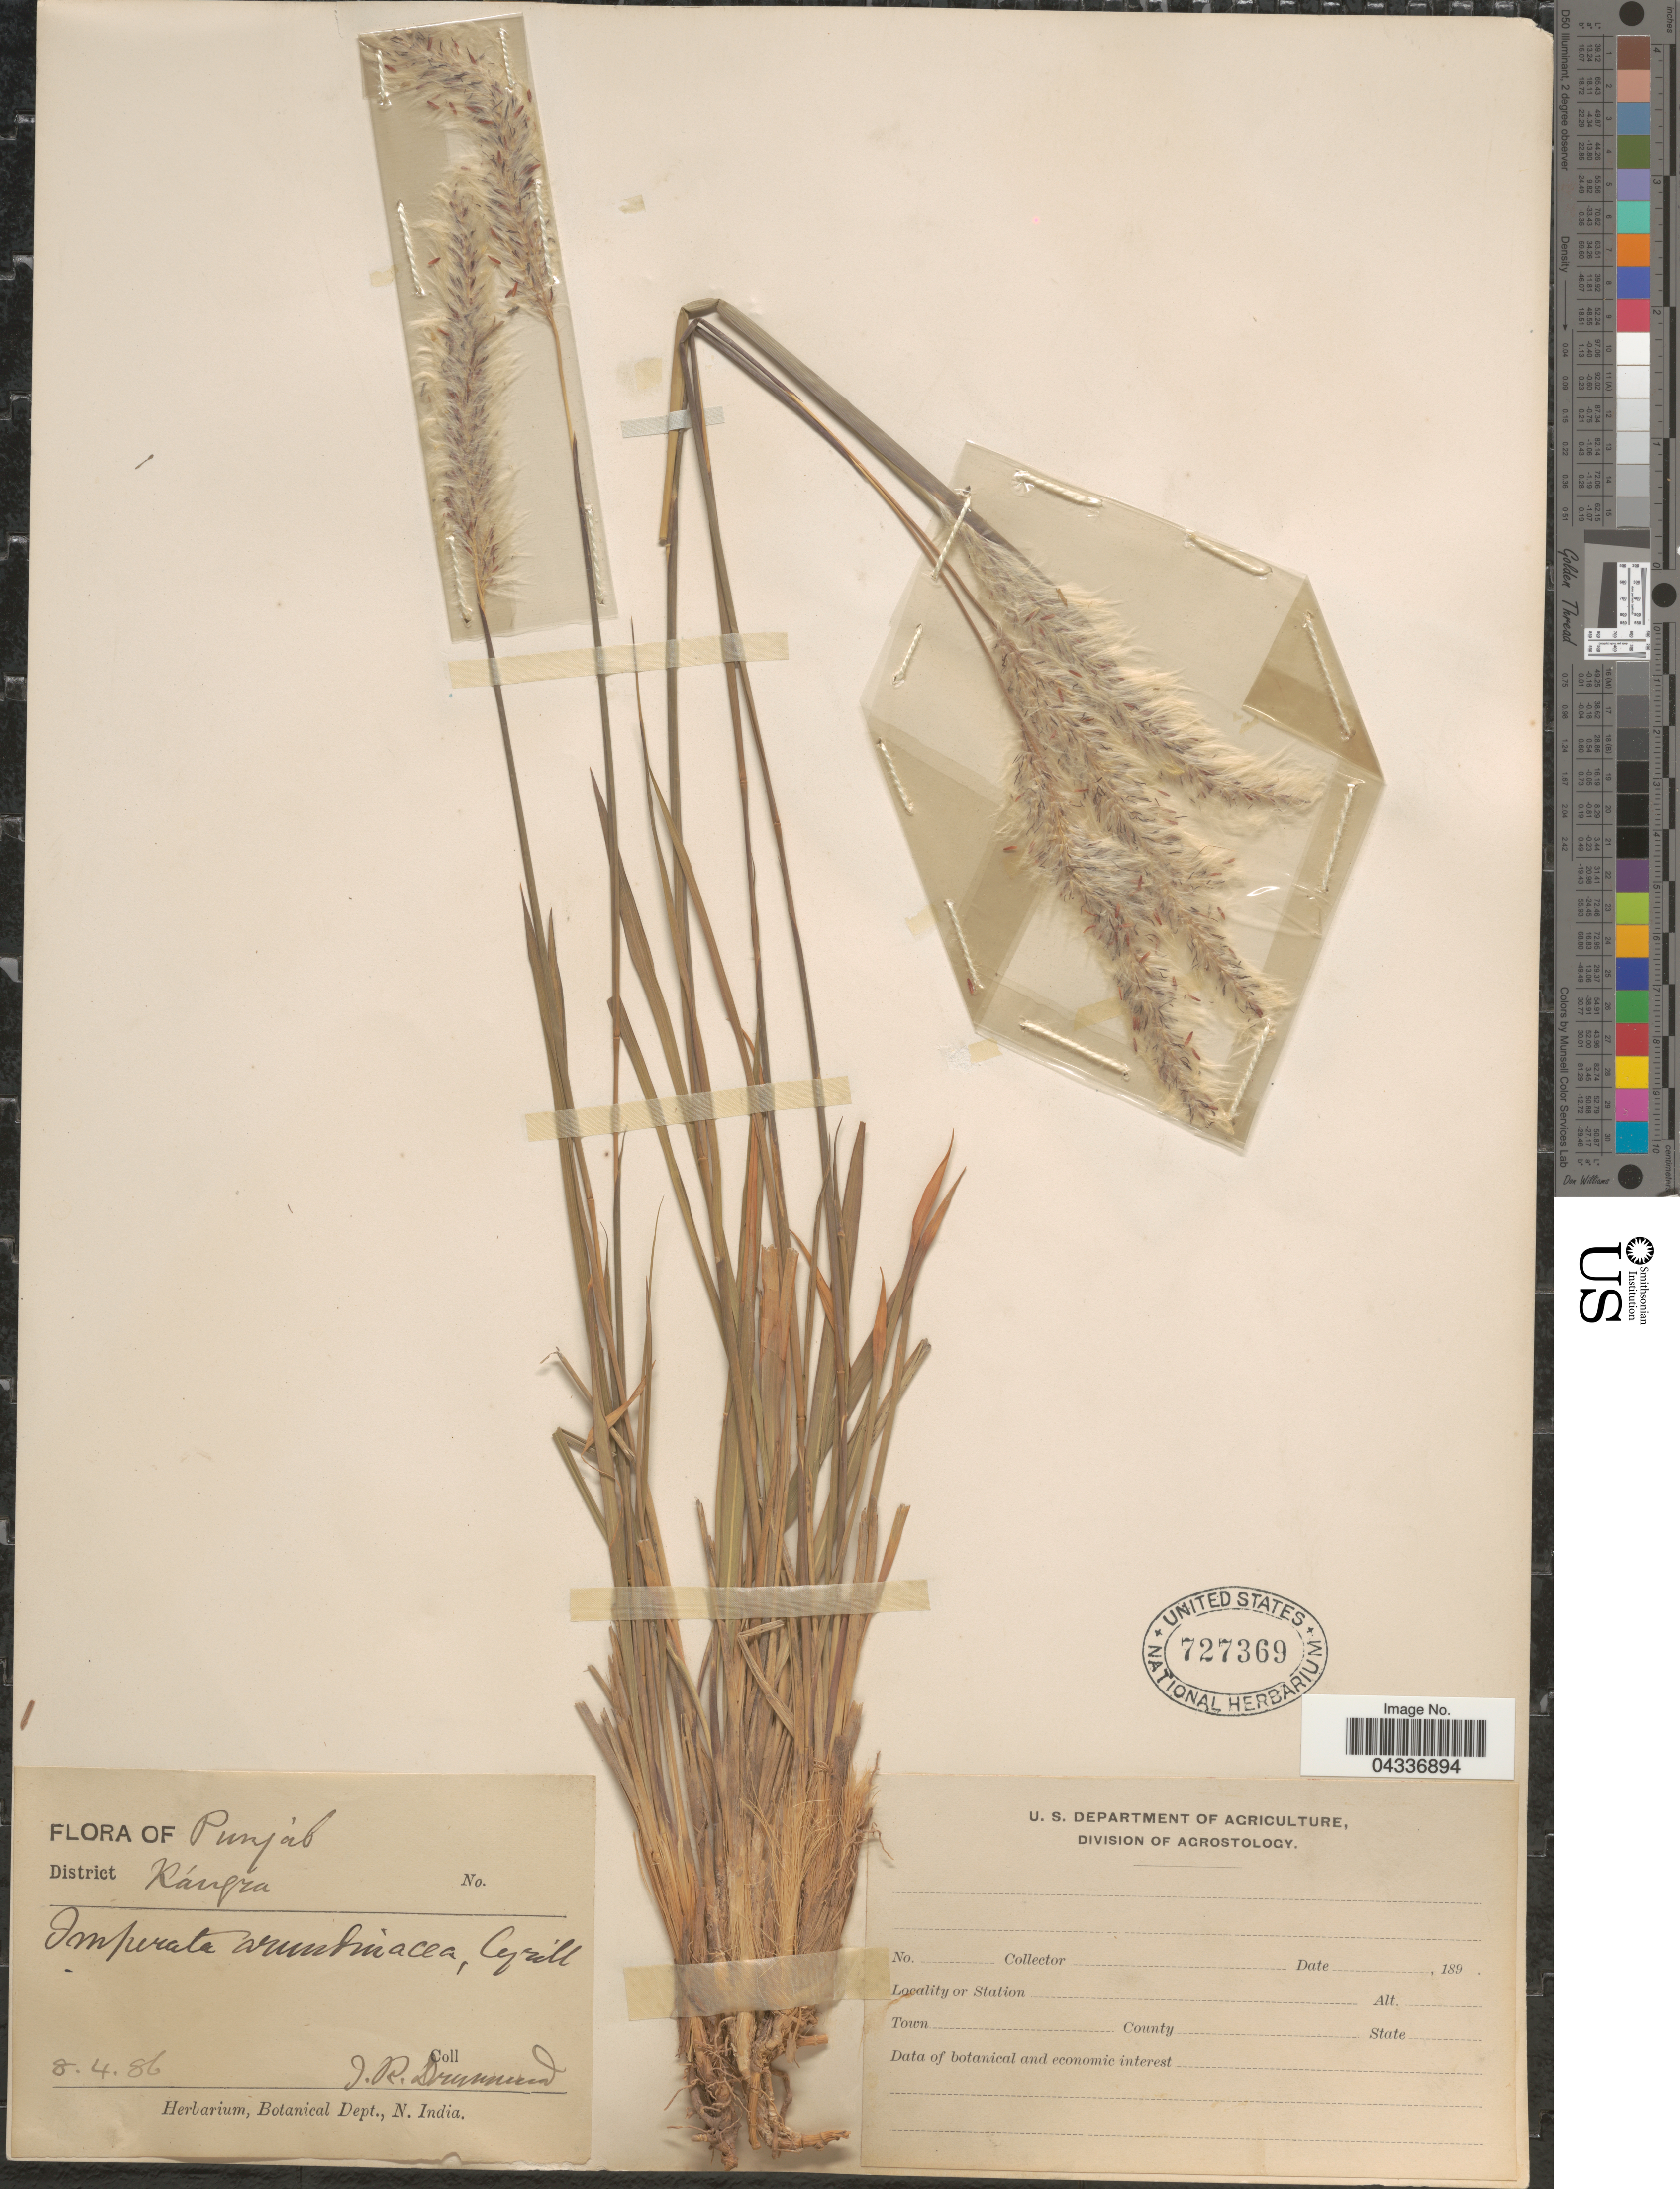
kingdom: Plantae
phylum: Tracheophyta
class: Liliopsida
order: Poales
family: Poaceae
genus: Imperata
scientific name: Imperata cylindrica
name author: (L.) P. Beauv.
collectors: J. R. Drummond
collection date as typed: Transcribed d/m/y: 8/4/86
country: India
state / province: Punjab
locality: District Kángra.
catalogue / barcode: US 727369